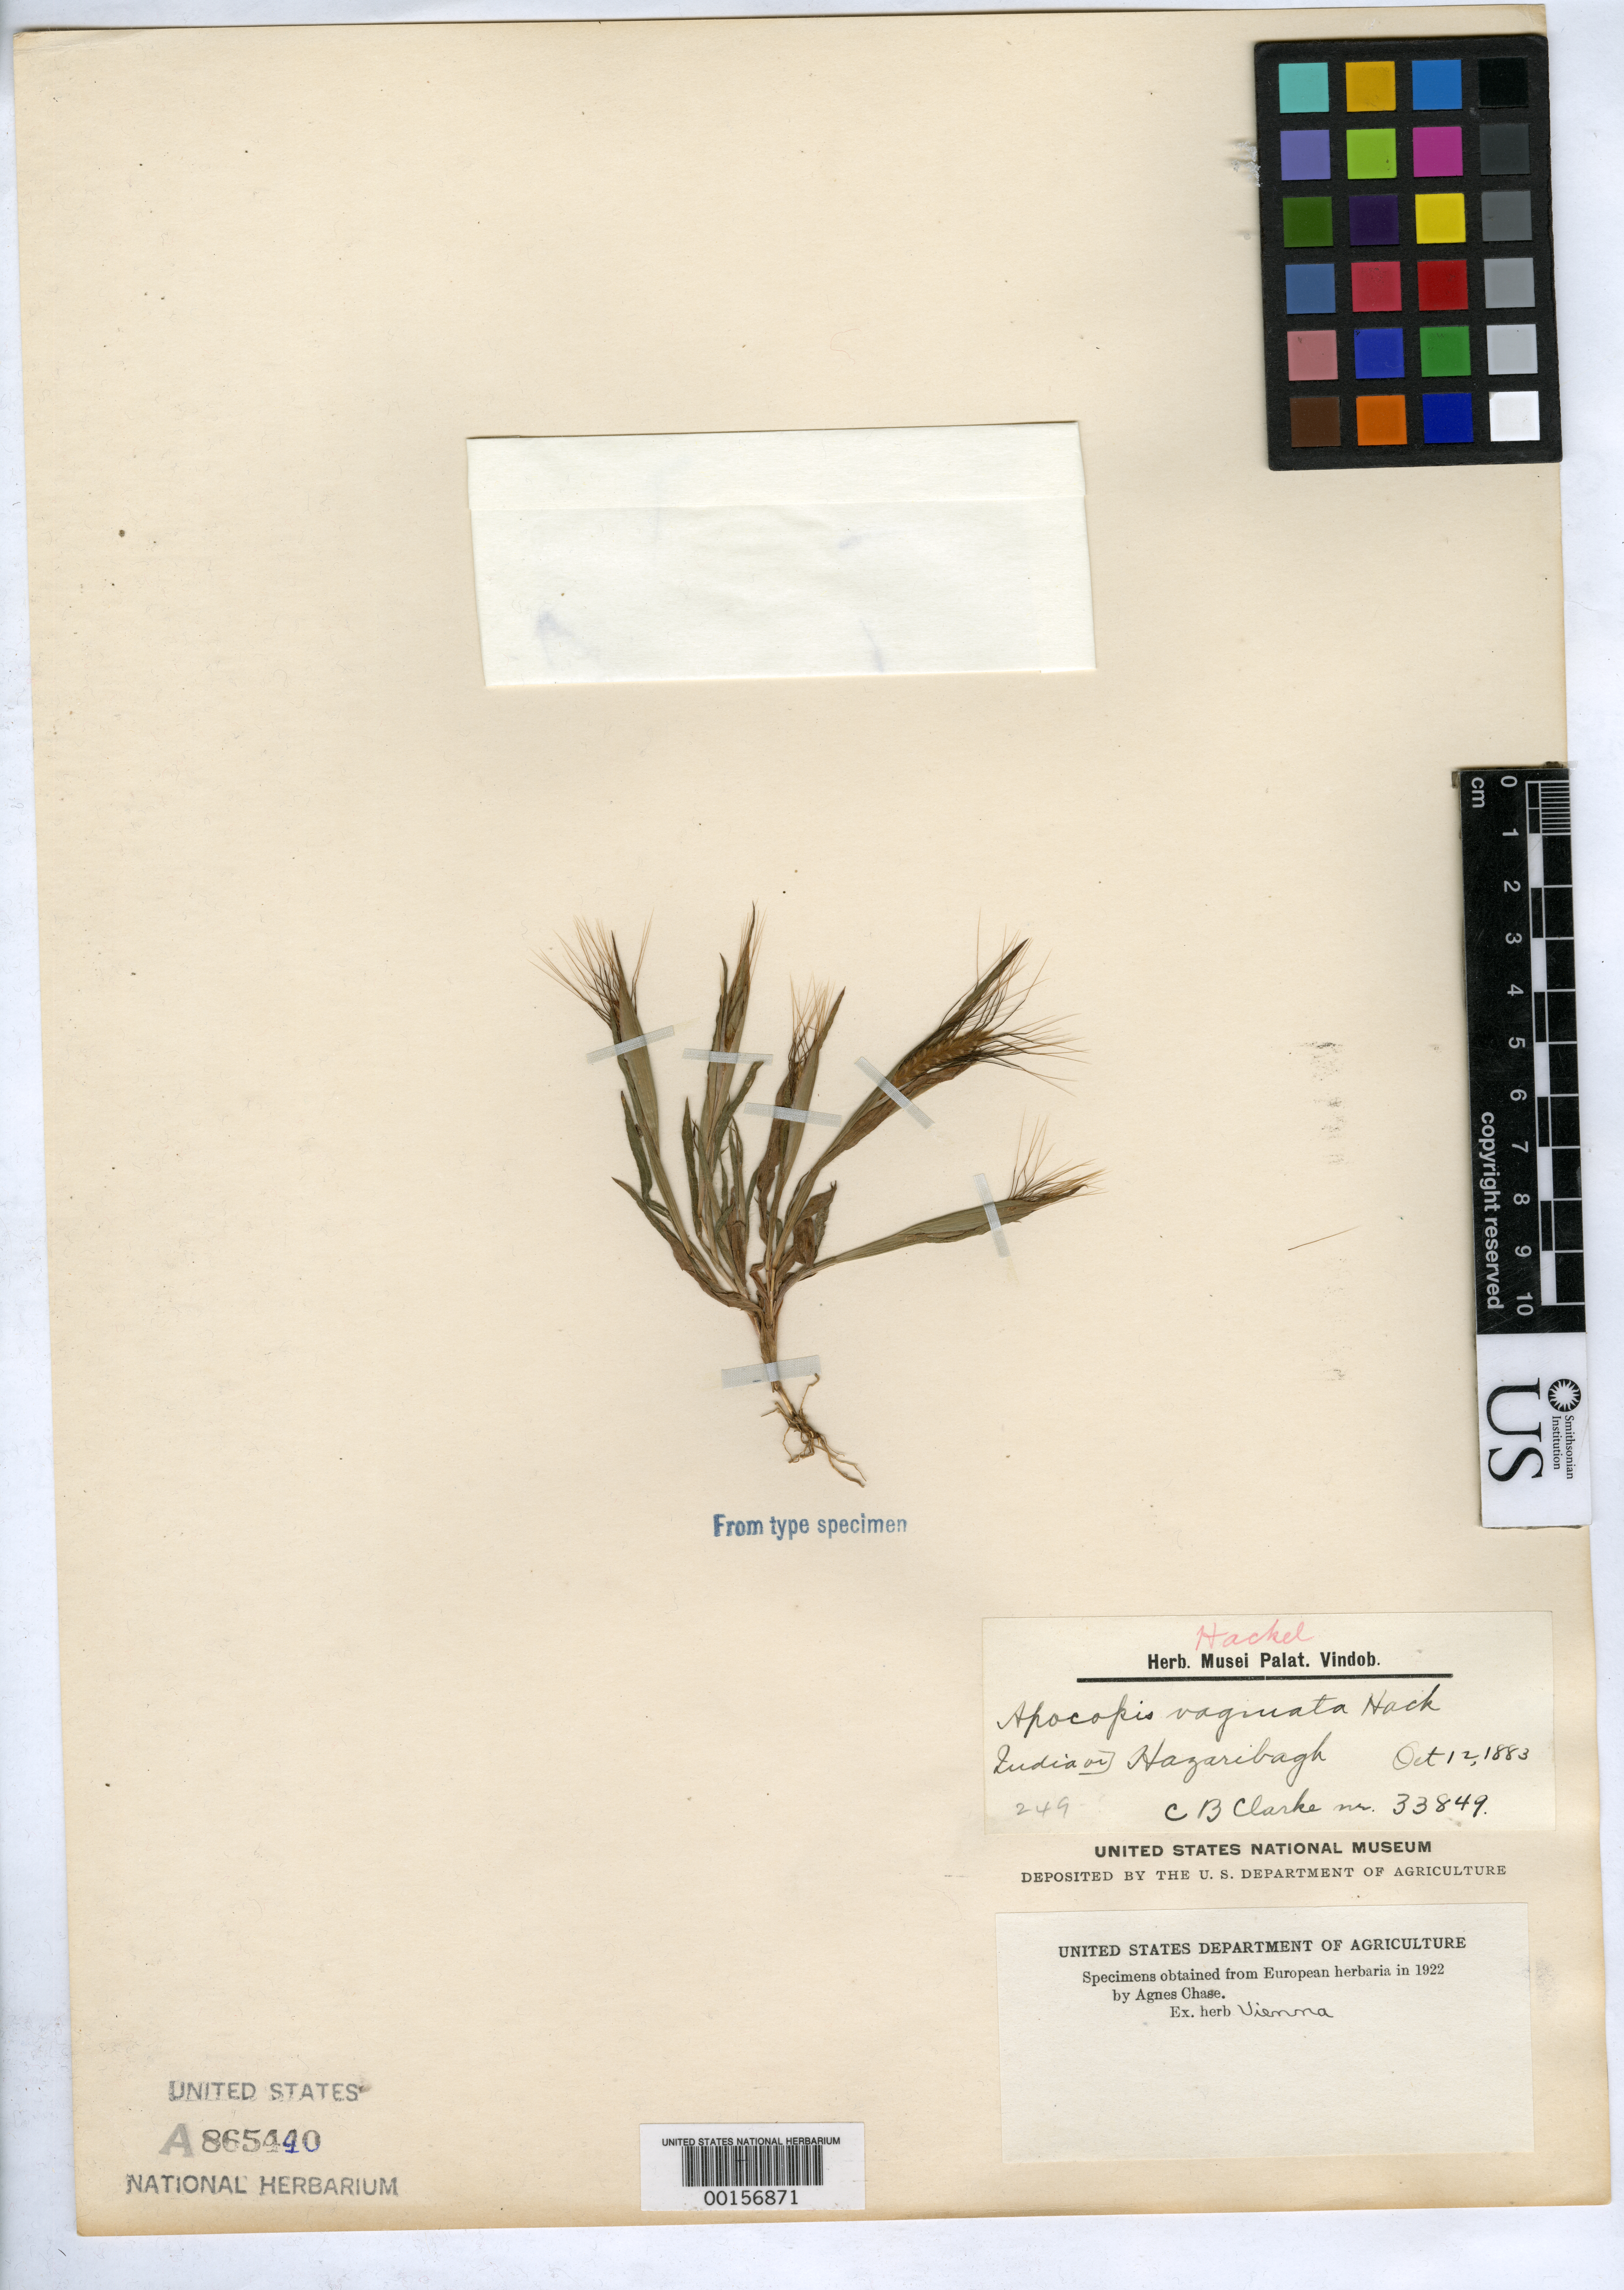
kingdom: Plantae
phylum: Tracheophyta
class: Liliopsida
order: Poales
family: Poaceae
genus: Apocopis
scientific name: Apocopis vaginata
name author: Hack.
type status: Type Fragment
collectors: C. B. Clarke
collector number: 33849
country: India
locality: Hazaribagh.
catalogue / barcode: US 865440A